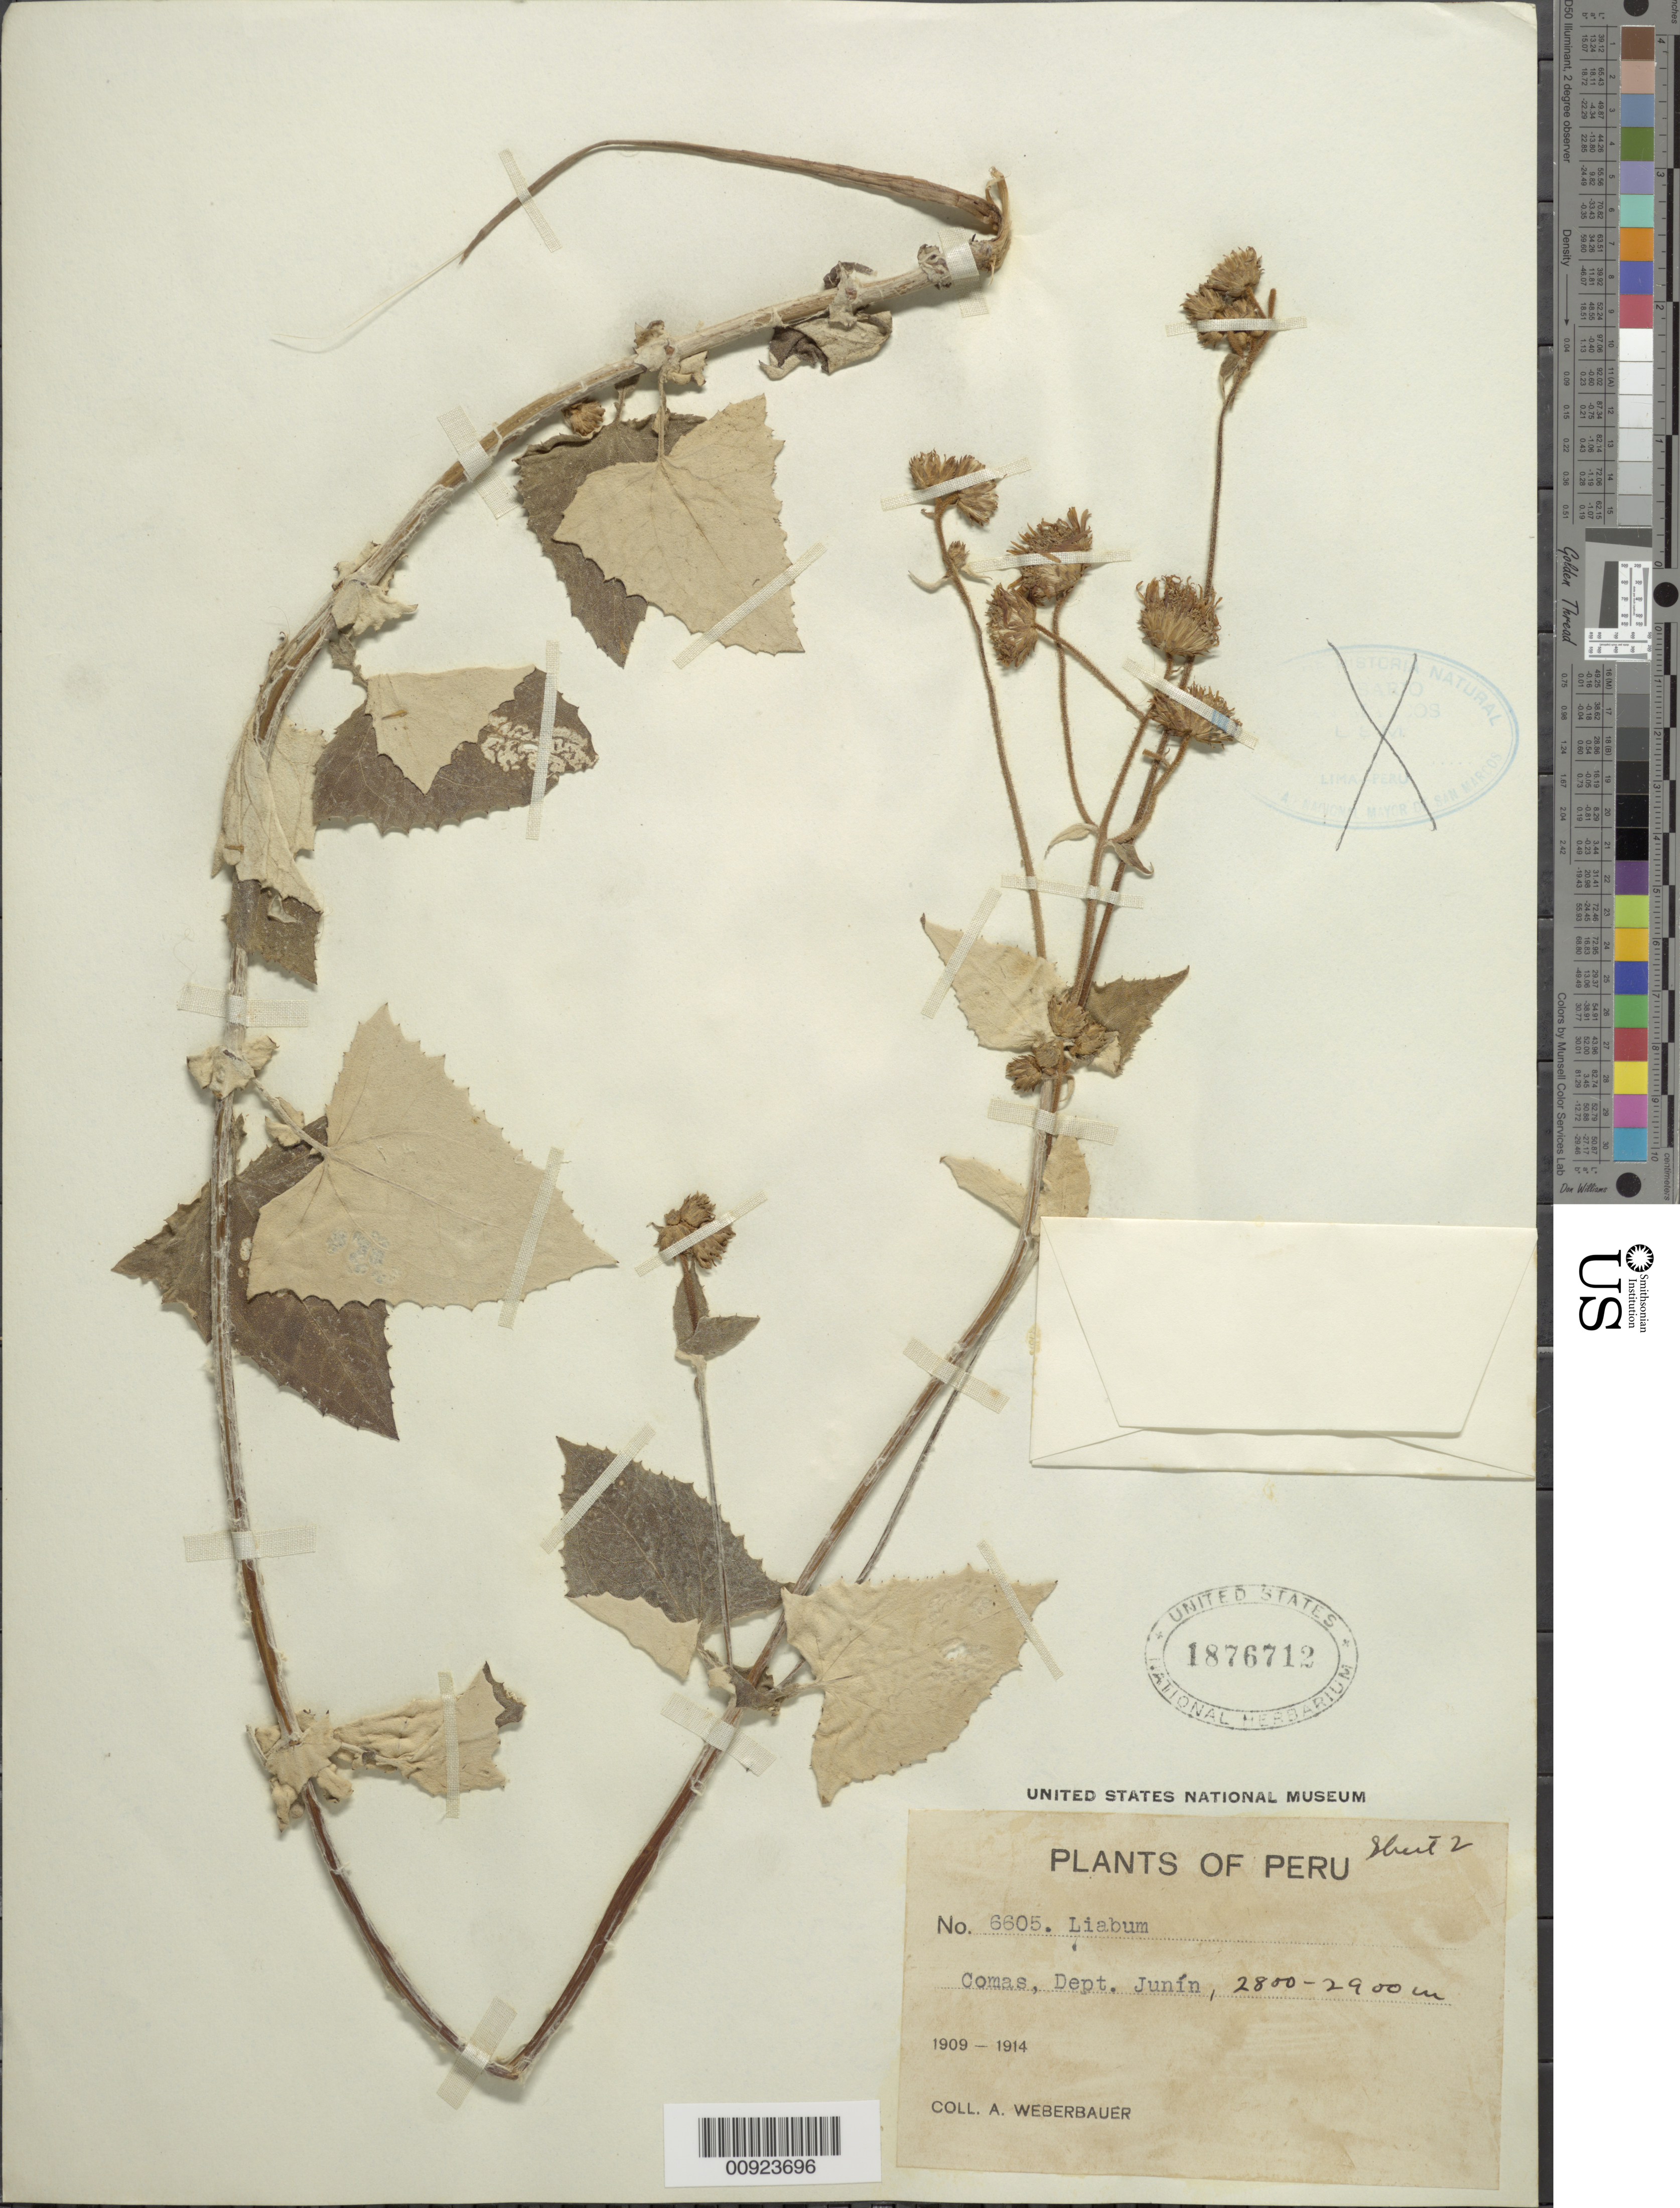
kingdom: Plantae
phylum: Tracheophyta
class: Magnoliopsida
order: Asterales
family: Asteraceae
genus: Munnozia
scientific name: Munnozia pinnulosa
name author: (Kuntze) H. Rob. & Brettell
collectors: A. Weberbauer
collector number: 6605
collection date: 1909/1914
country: Peru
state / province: Junín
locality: Comas, Dept. Junin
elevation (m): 2800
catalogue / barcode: US 1876712